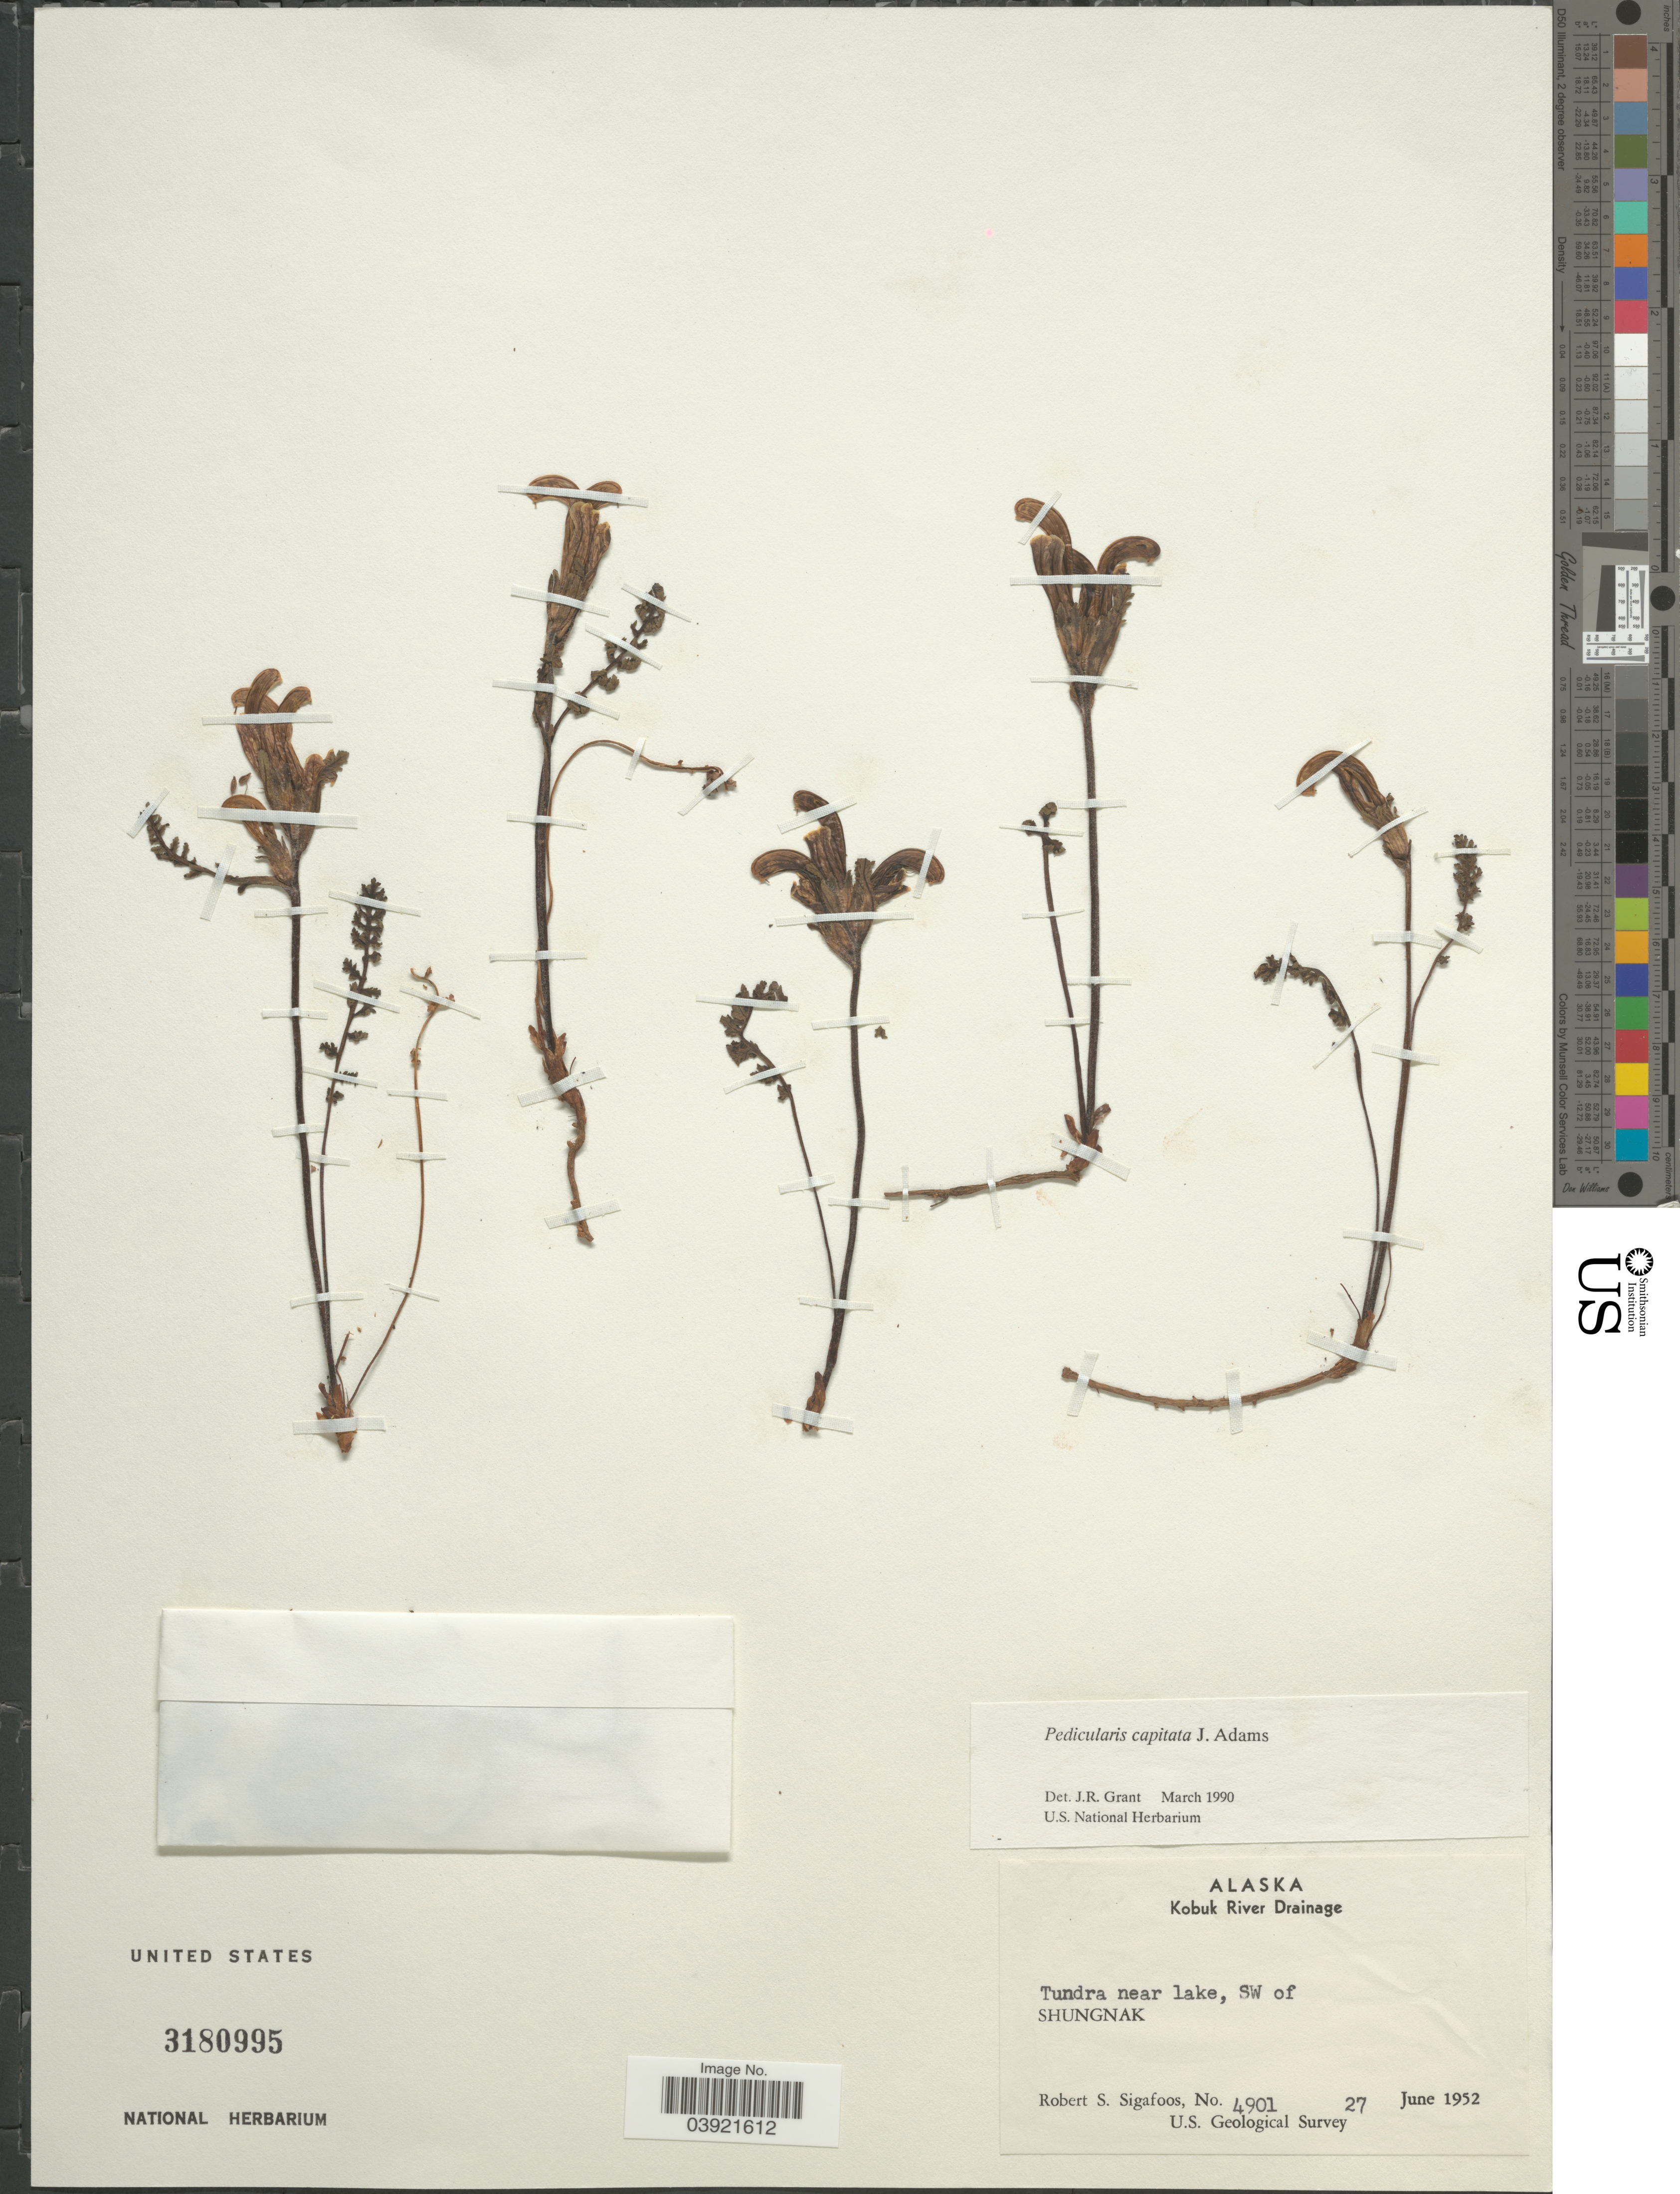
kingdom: Plantae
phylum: Tracheophyta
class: Magnoliopsida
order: Lamiales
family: Orobanchaceae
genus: Pedicularis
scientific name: Pedicularis capitata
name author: Adams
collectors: R. Sigafoos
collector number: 4901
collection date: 1952-06-27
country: United States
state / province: Alaska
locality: Kobuk River Drainage. Tundra near lake, SW of Shungnak.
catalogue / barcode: US 3180995